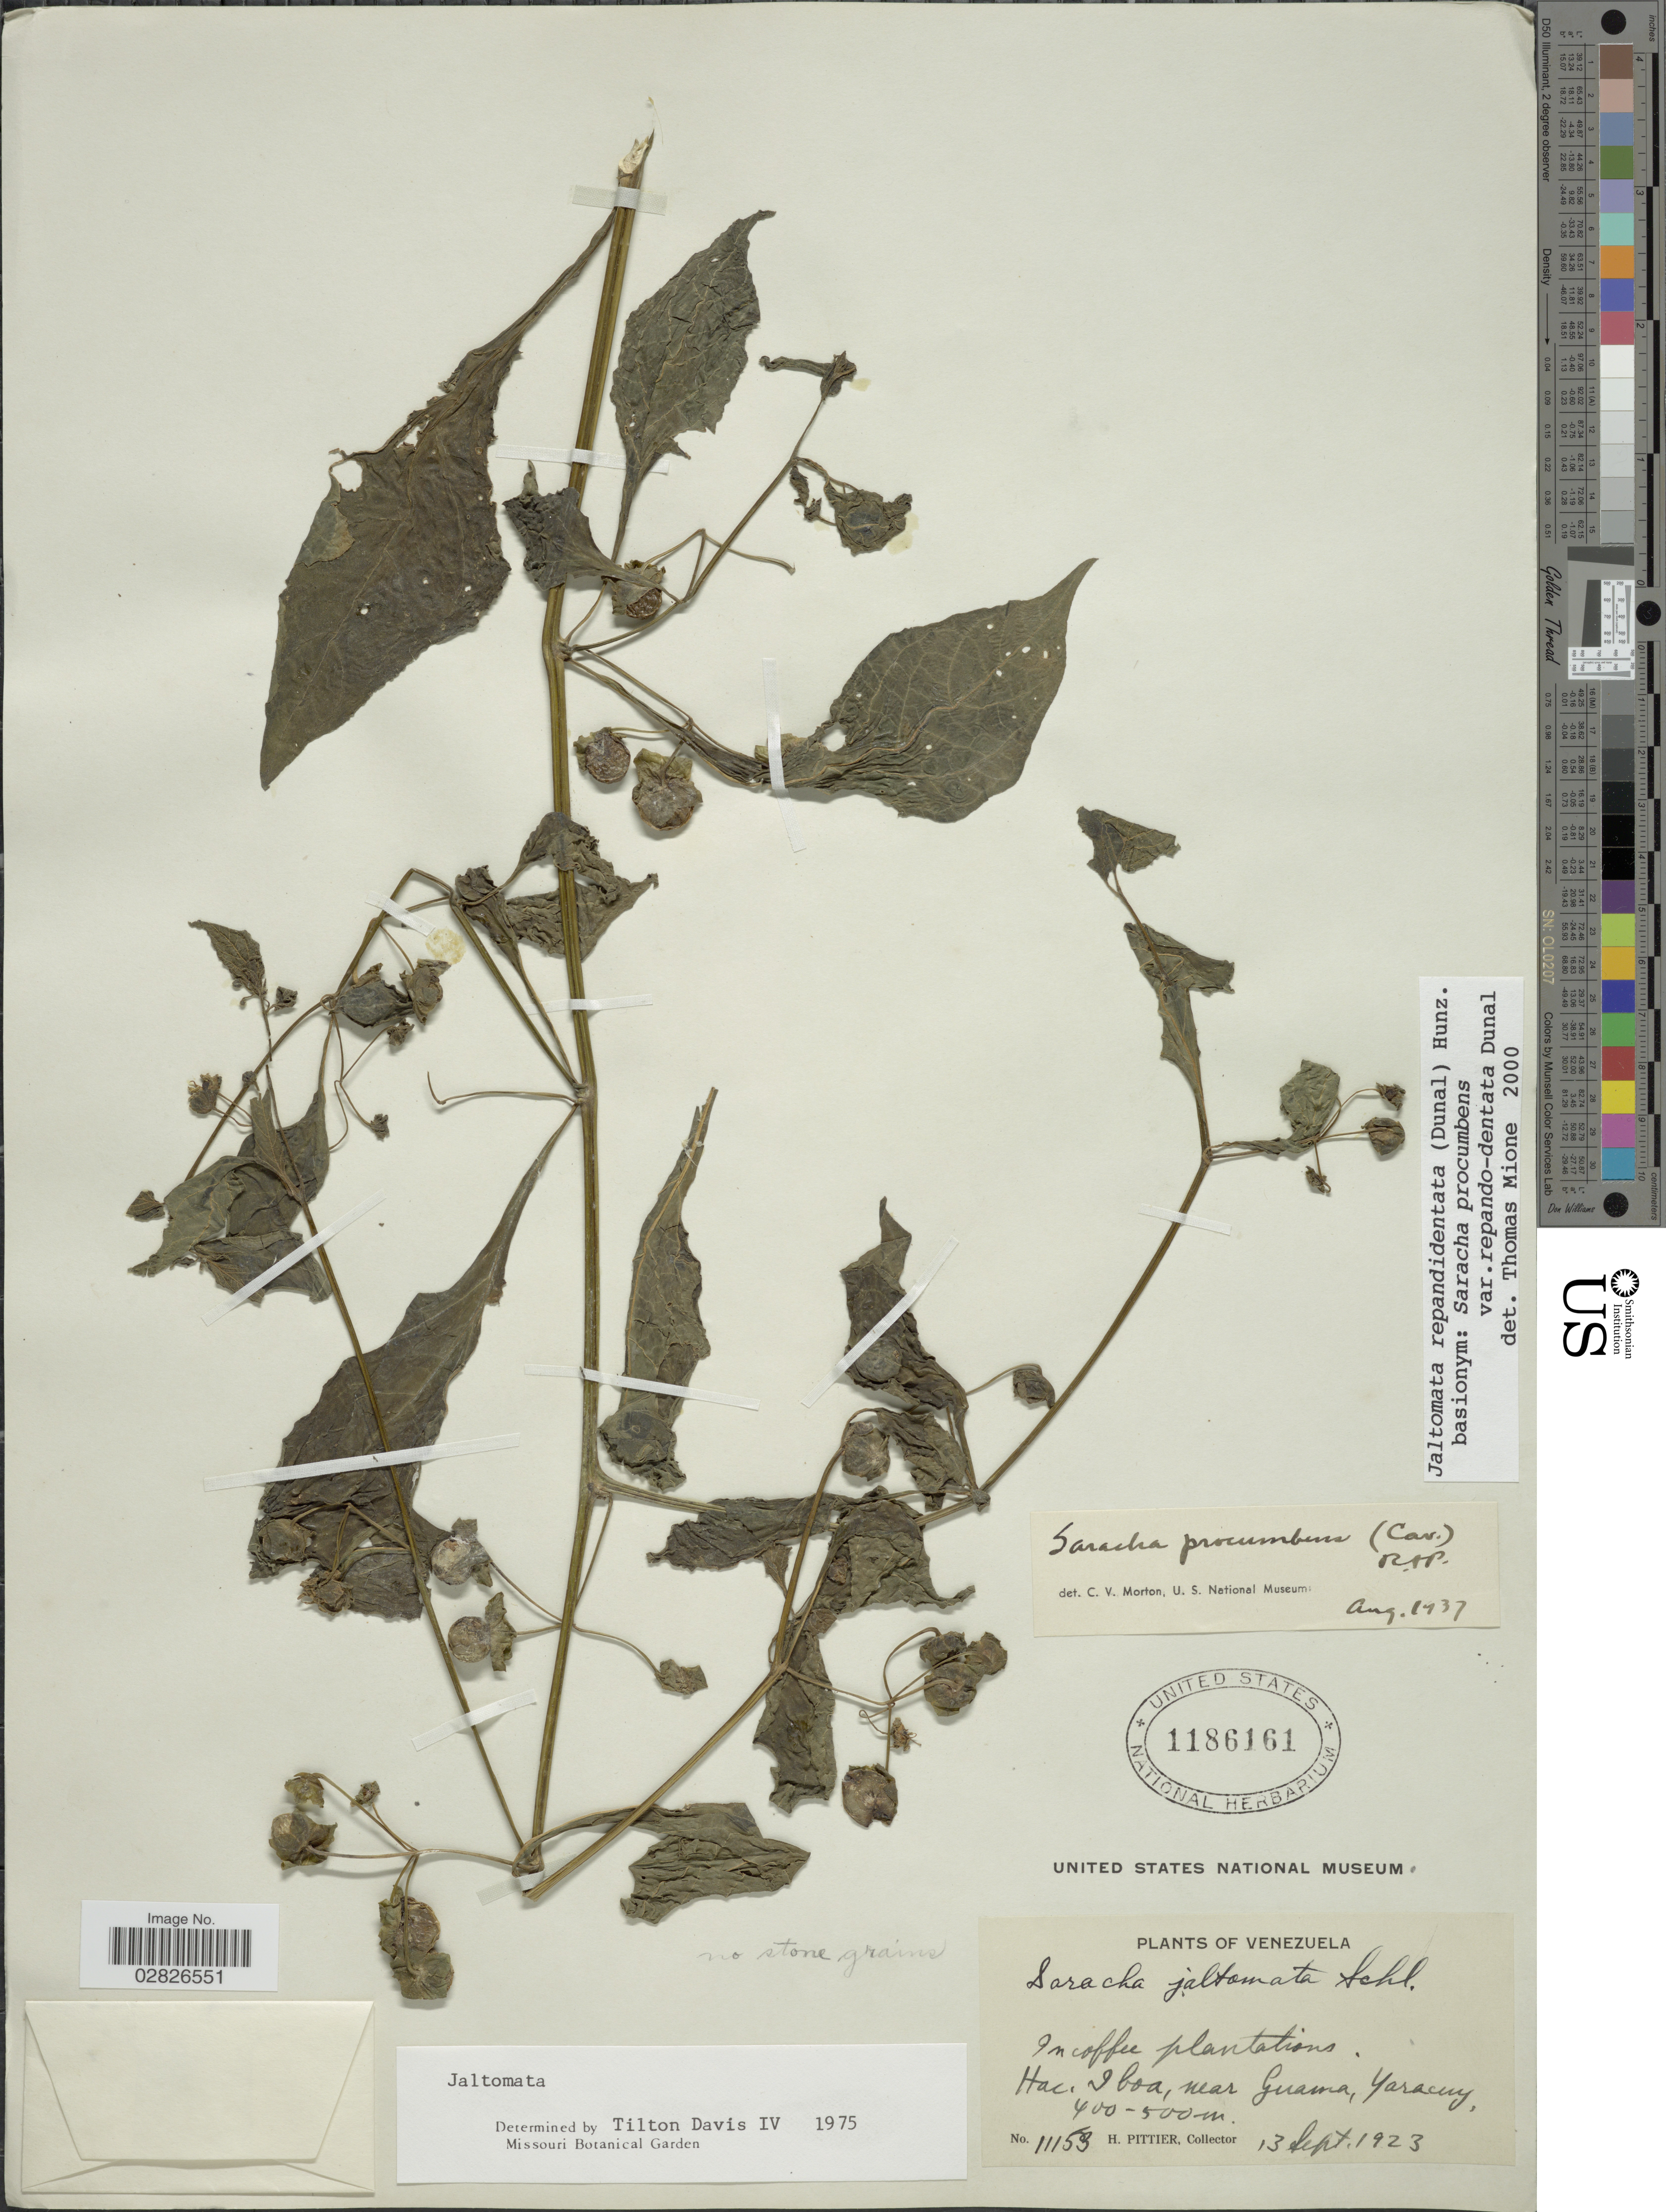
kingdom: Plantae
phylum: Tracheophyta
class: Magnoliopsida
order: Solanales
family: Solanaceae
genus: Jaltomata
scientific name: Jaltomata repandidentata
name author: (Dunal) Hunz.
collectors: H. F. Pittier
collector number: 11153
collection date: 1923-09-13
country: Venezuela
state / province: Yaracuy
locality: Hac. Iboa, near Guama.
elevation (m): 400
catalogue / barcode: US 1186161